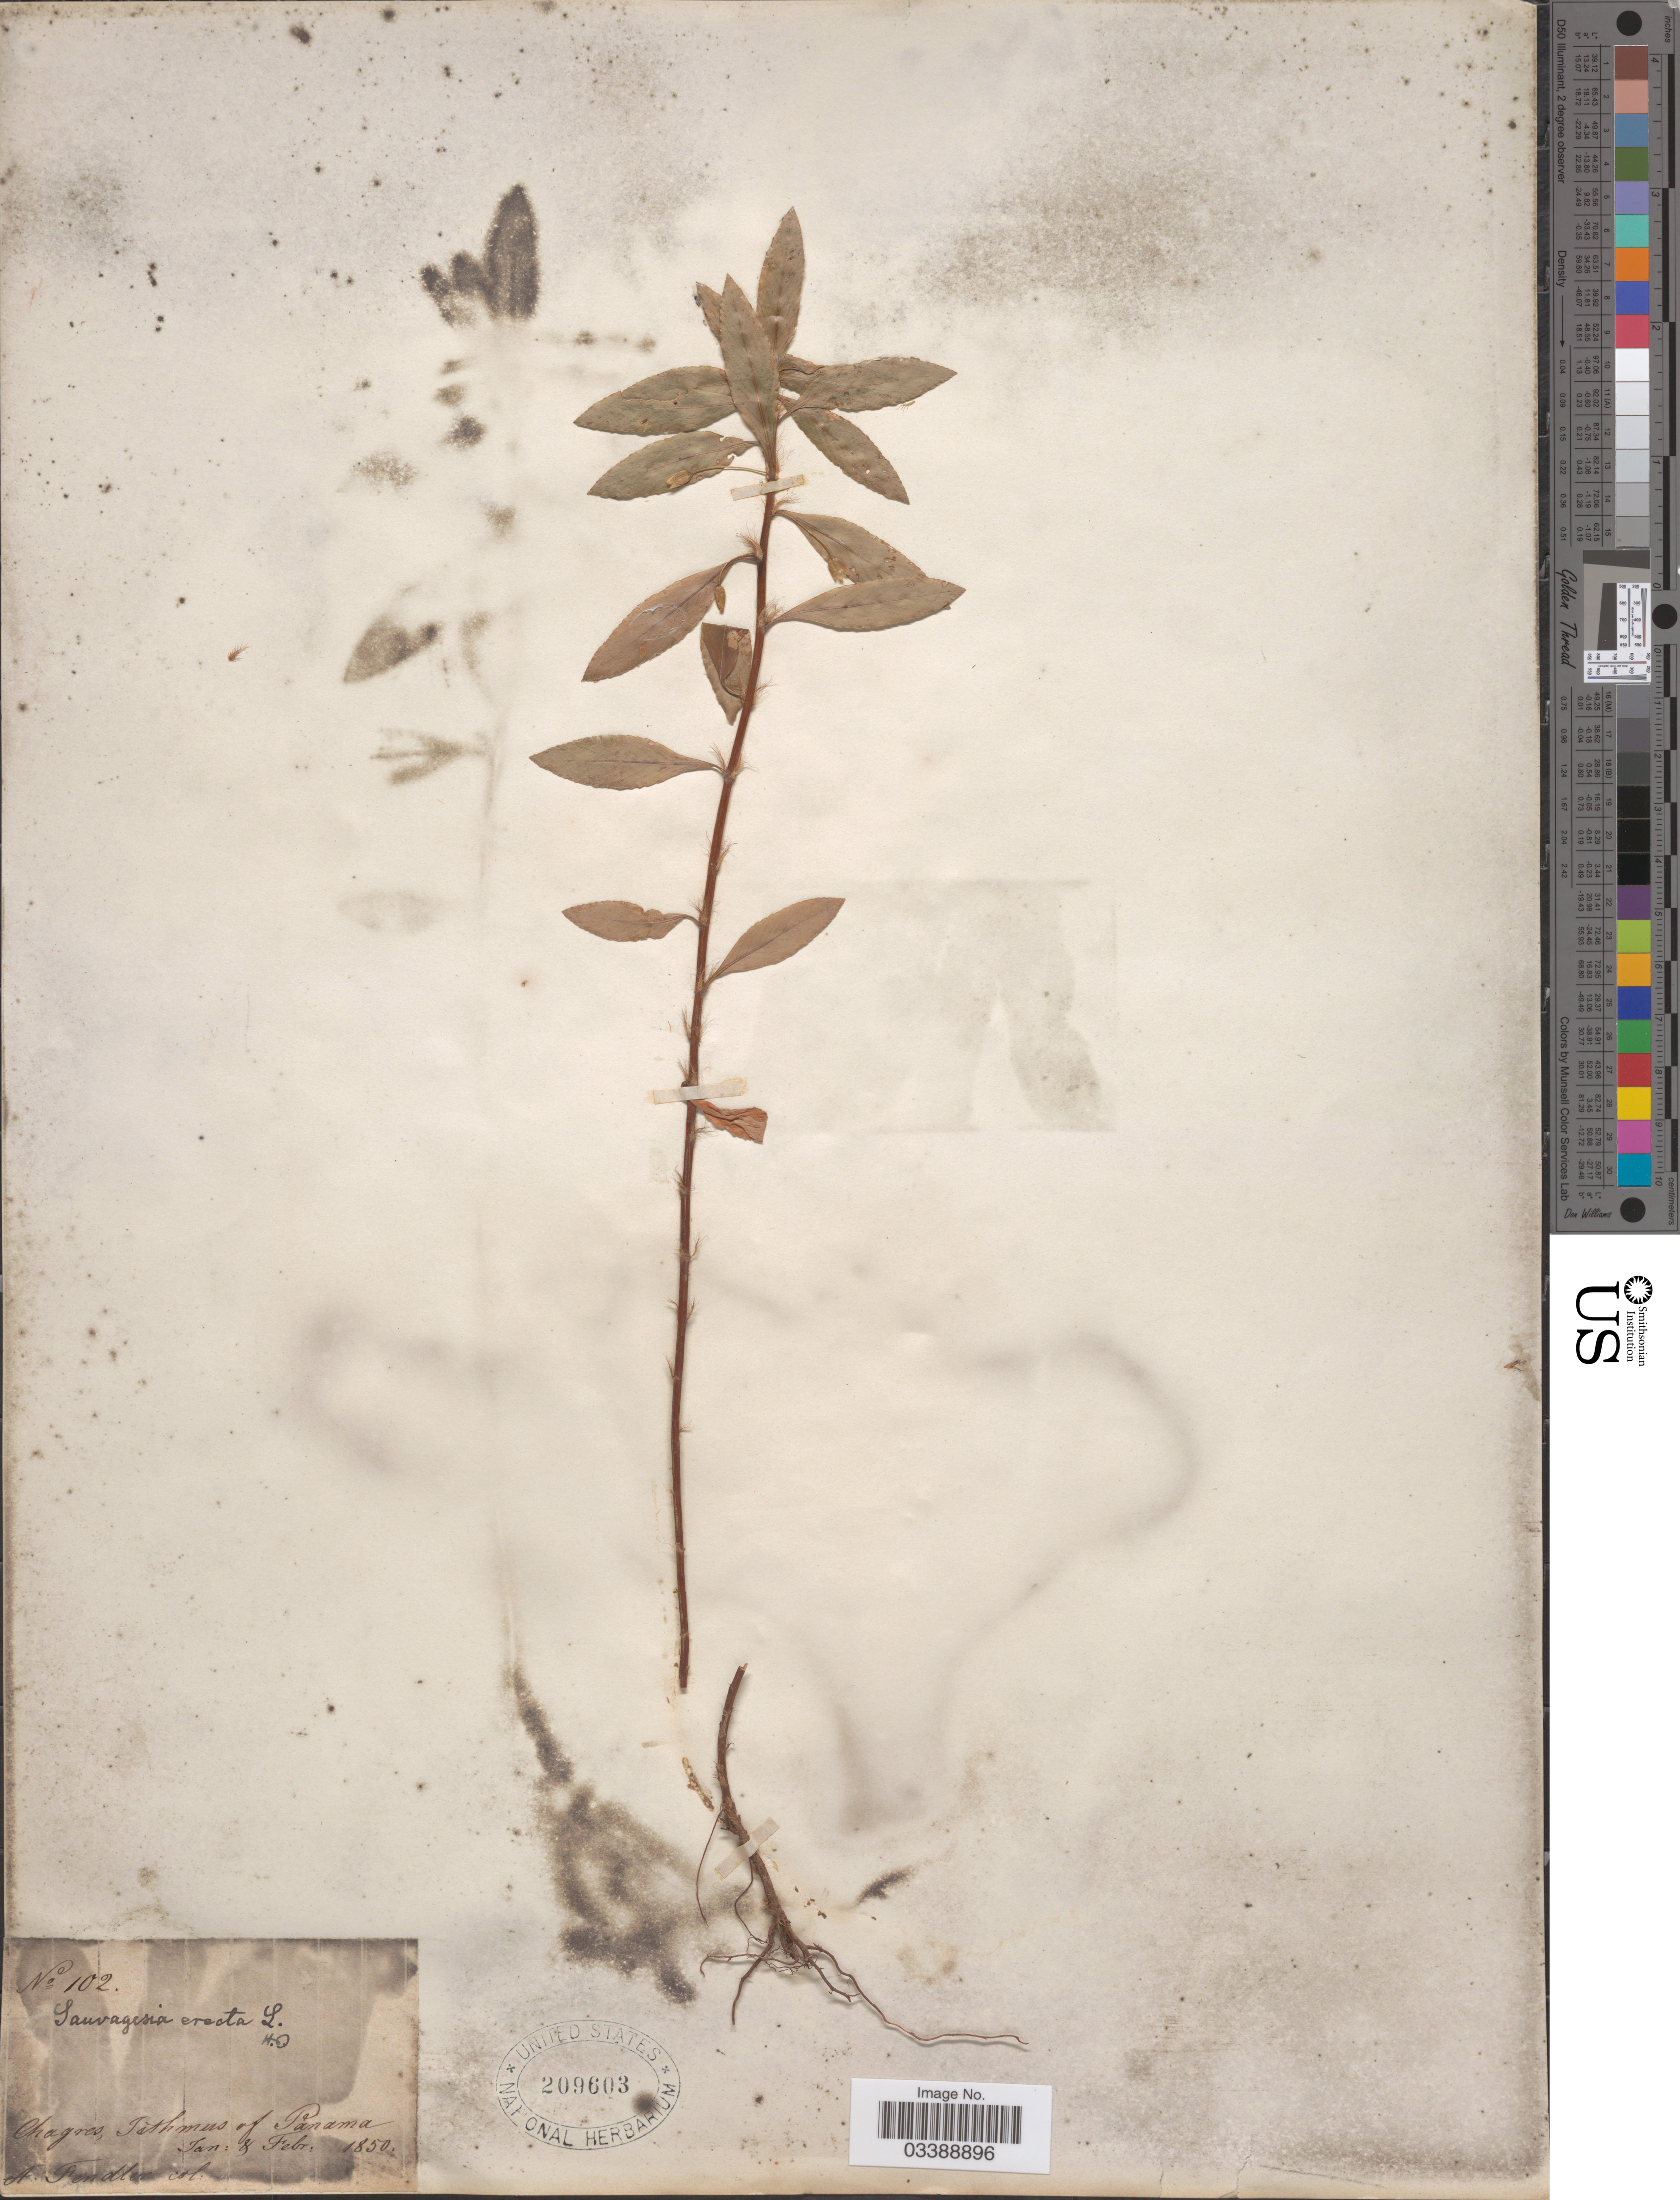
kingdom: Plantae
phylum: Tracheophyta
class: Magnoliopsida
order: Malpighiales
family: Ochnaceae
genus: Sauvagesia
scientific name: Sauvagesia erecta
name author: L.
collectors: A. Fendler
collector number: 102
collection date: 1850-01/1850-02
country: Panama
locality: Chagres, Isthmus of Panama.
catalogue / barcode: US 209603